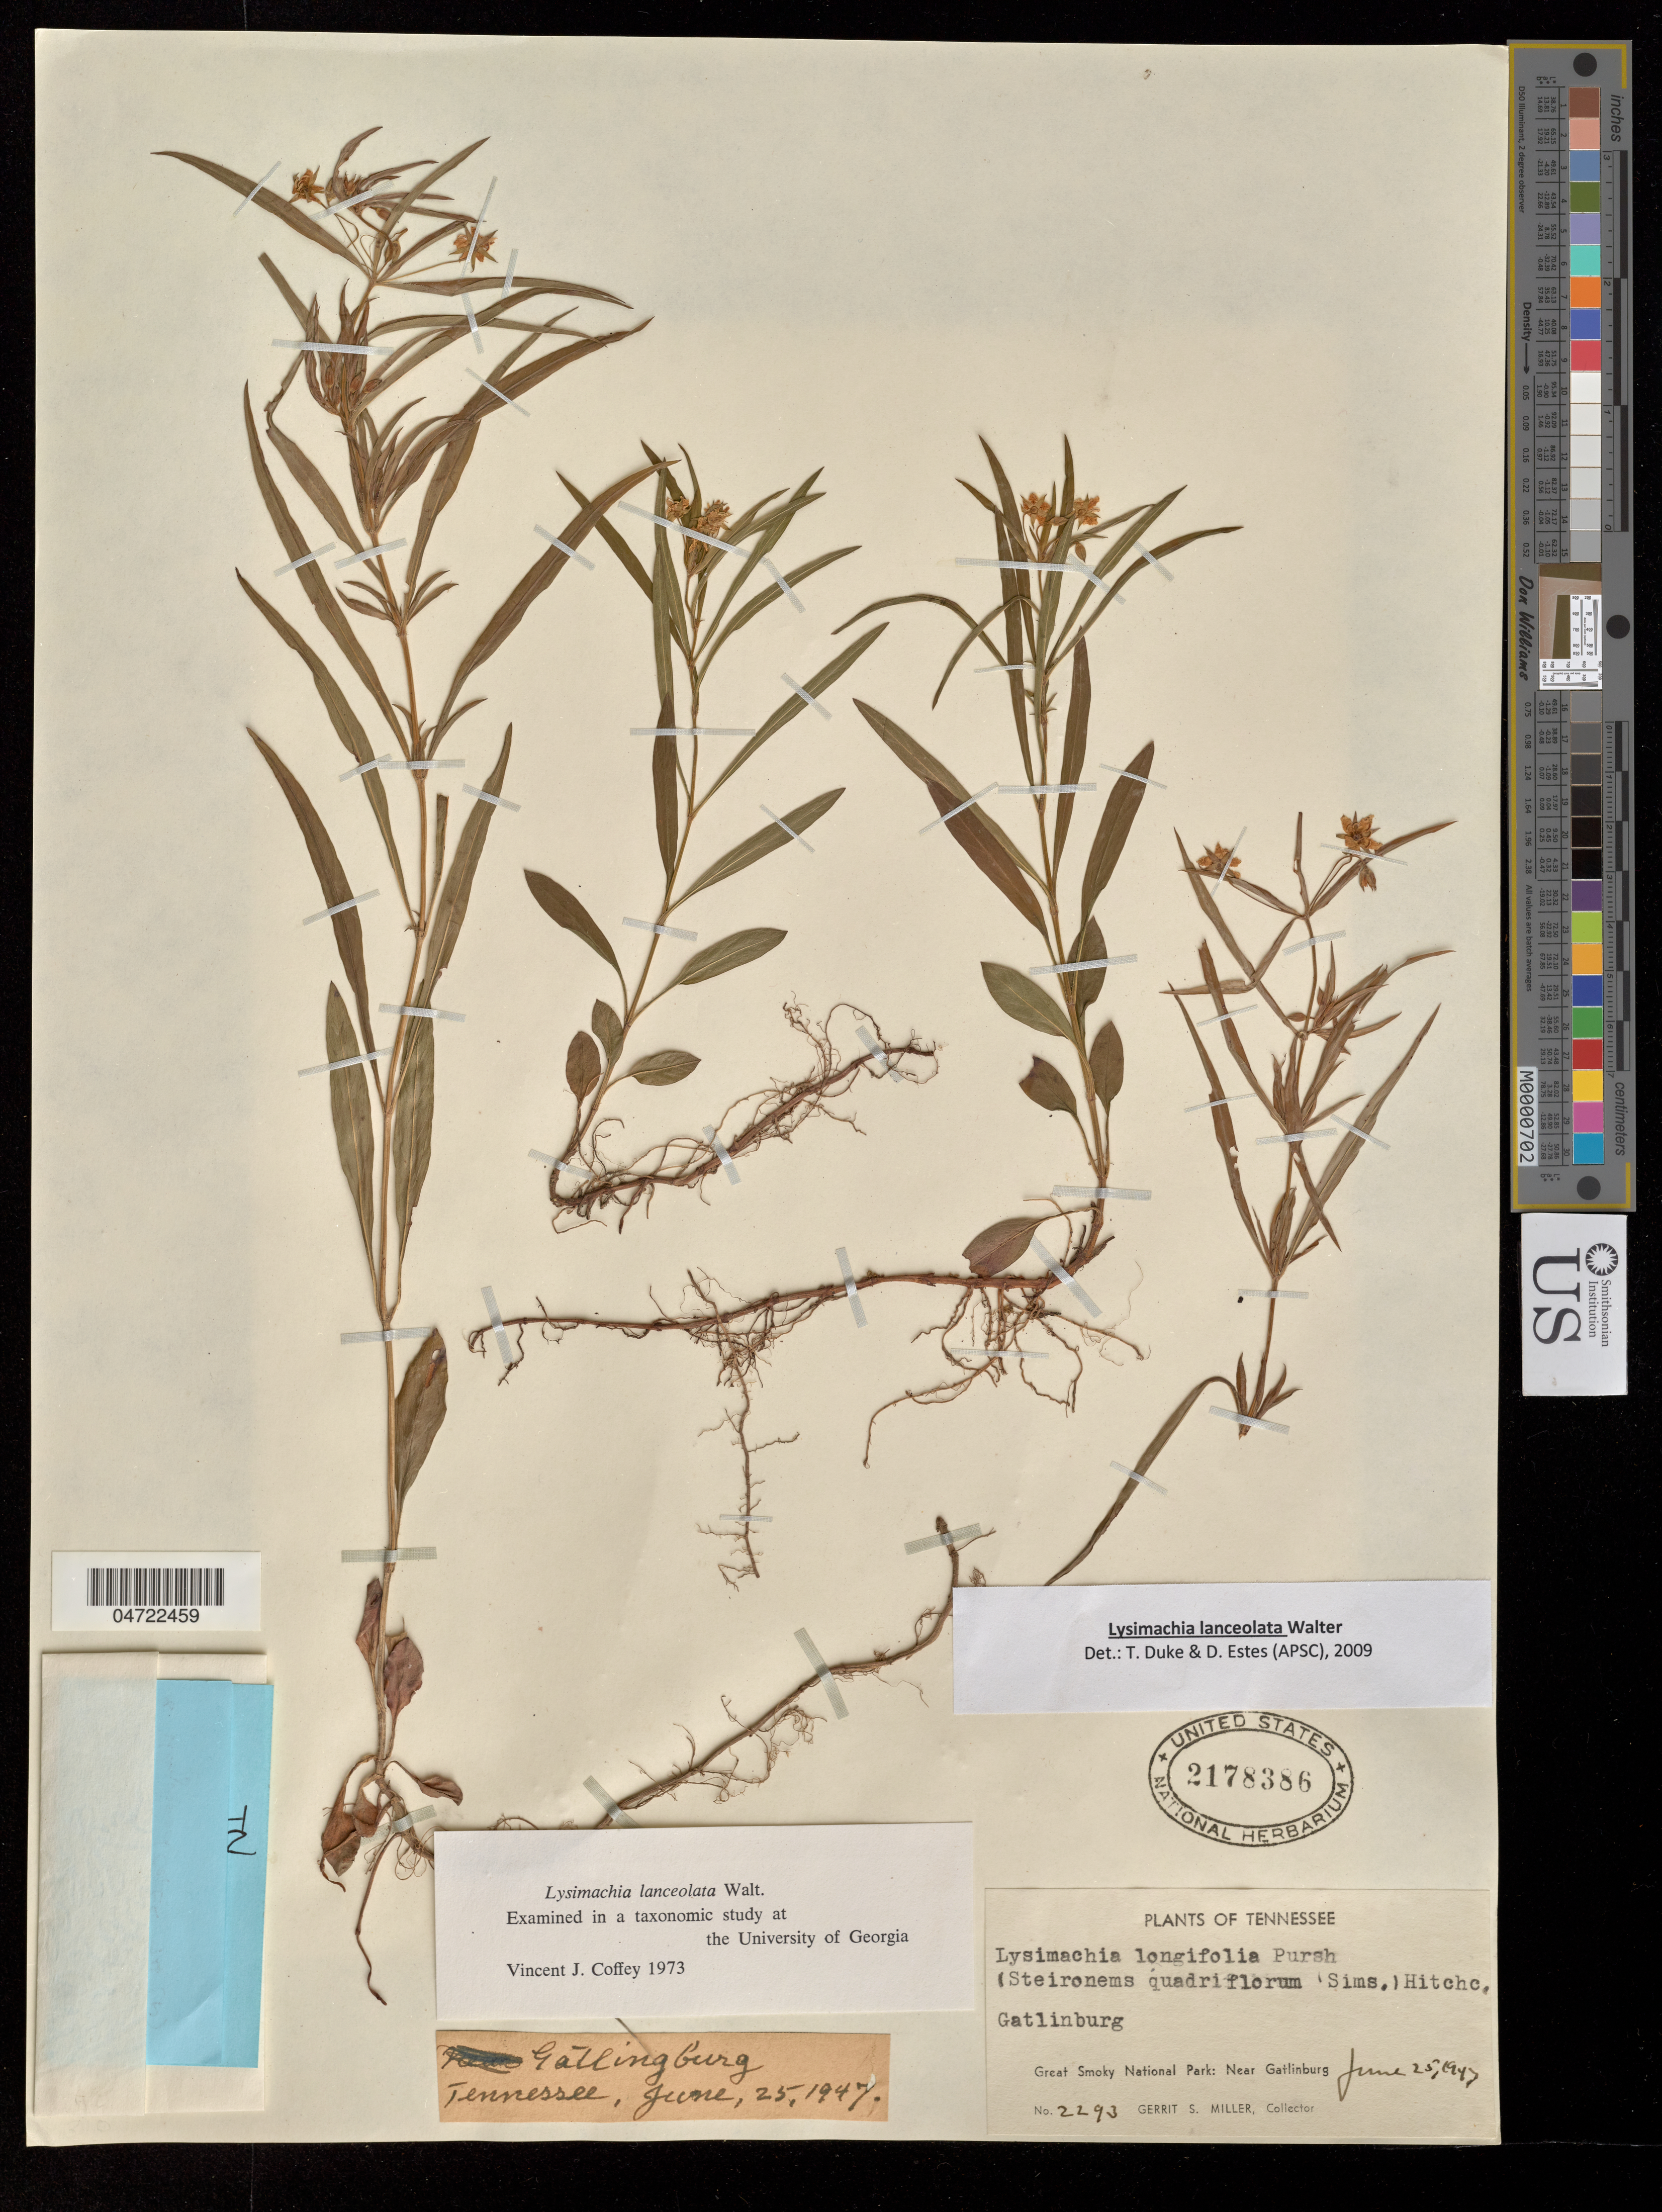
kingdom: Plantae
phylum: Tracheophyta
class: Magnoliopsida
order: Ericales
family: Primulaceae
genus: Lysimachia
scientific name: Lysimachia lanceolata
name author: Walter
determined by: Duke, T.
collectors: G. S. Miller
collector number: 2293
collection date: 1947-06-25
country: United States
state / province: Tennessee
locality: Gatlinburg. Great Smoky National Park: Near Garlinburg.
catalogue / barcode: US 2178386